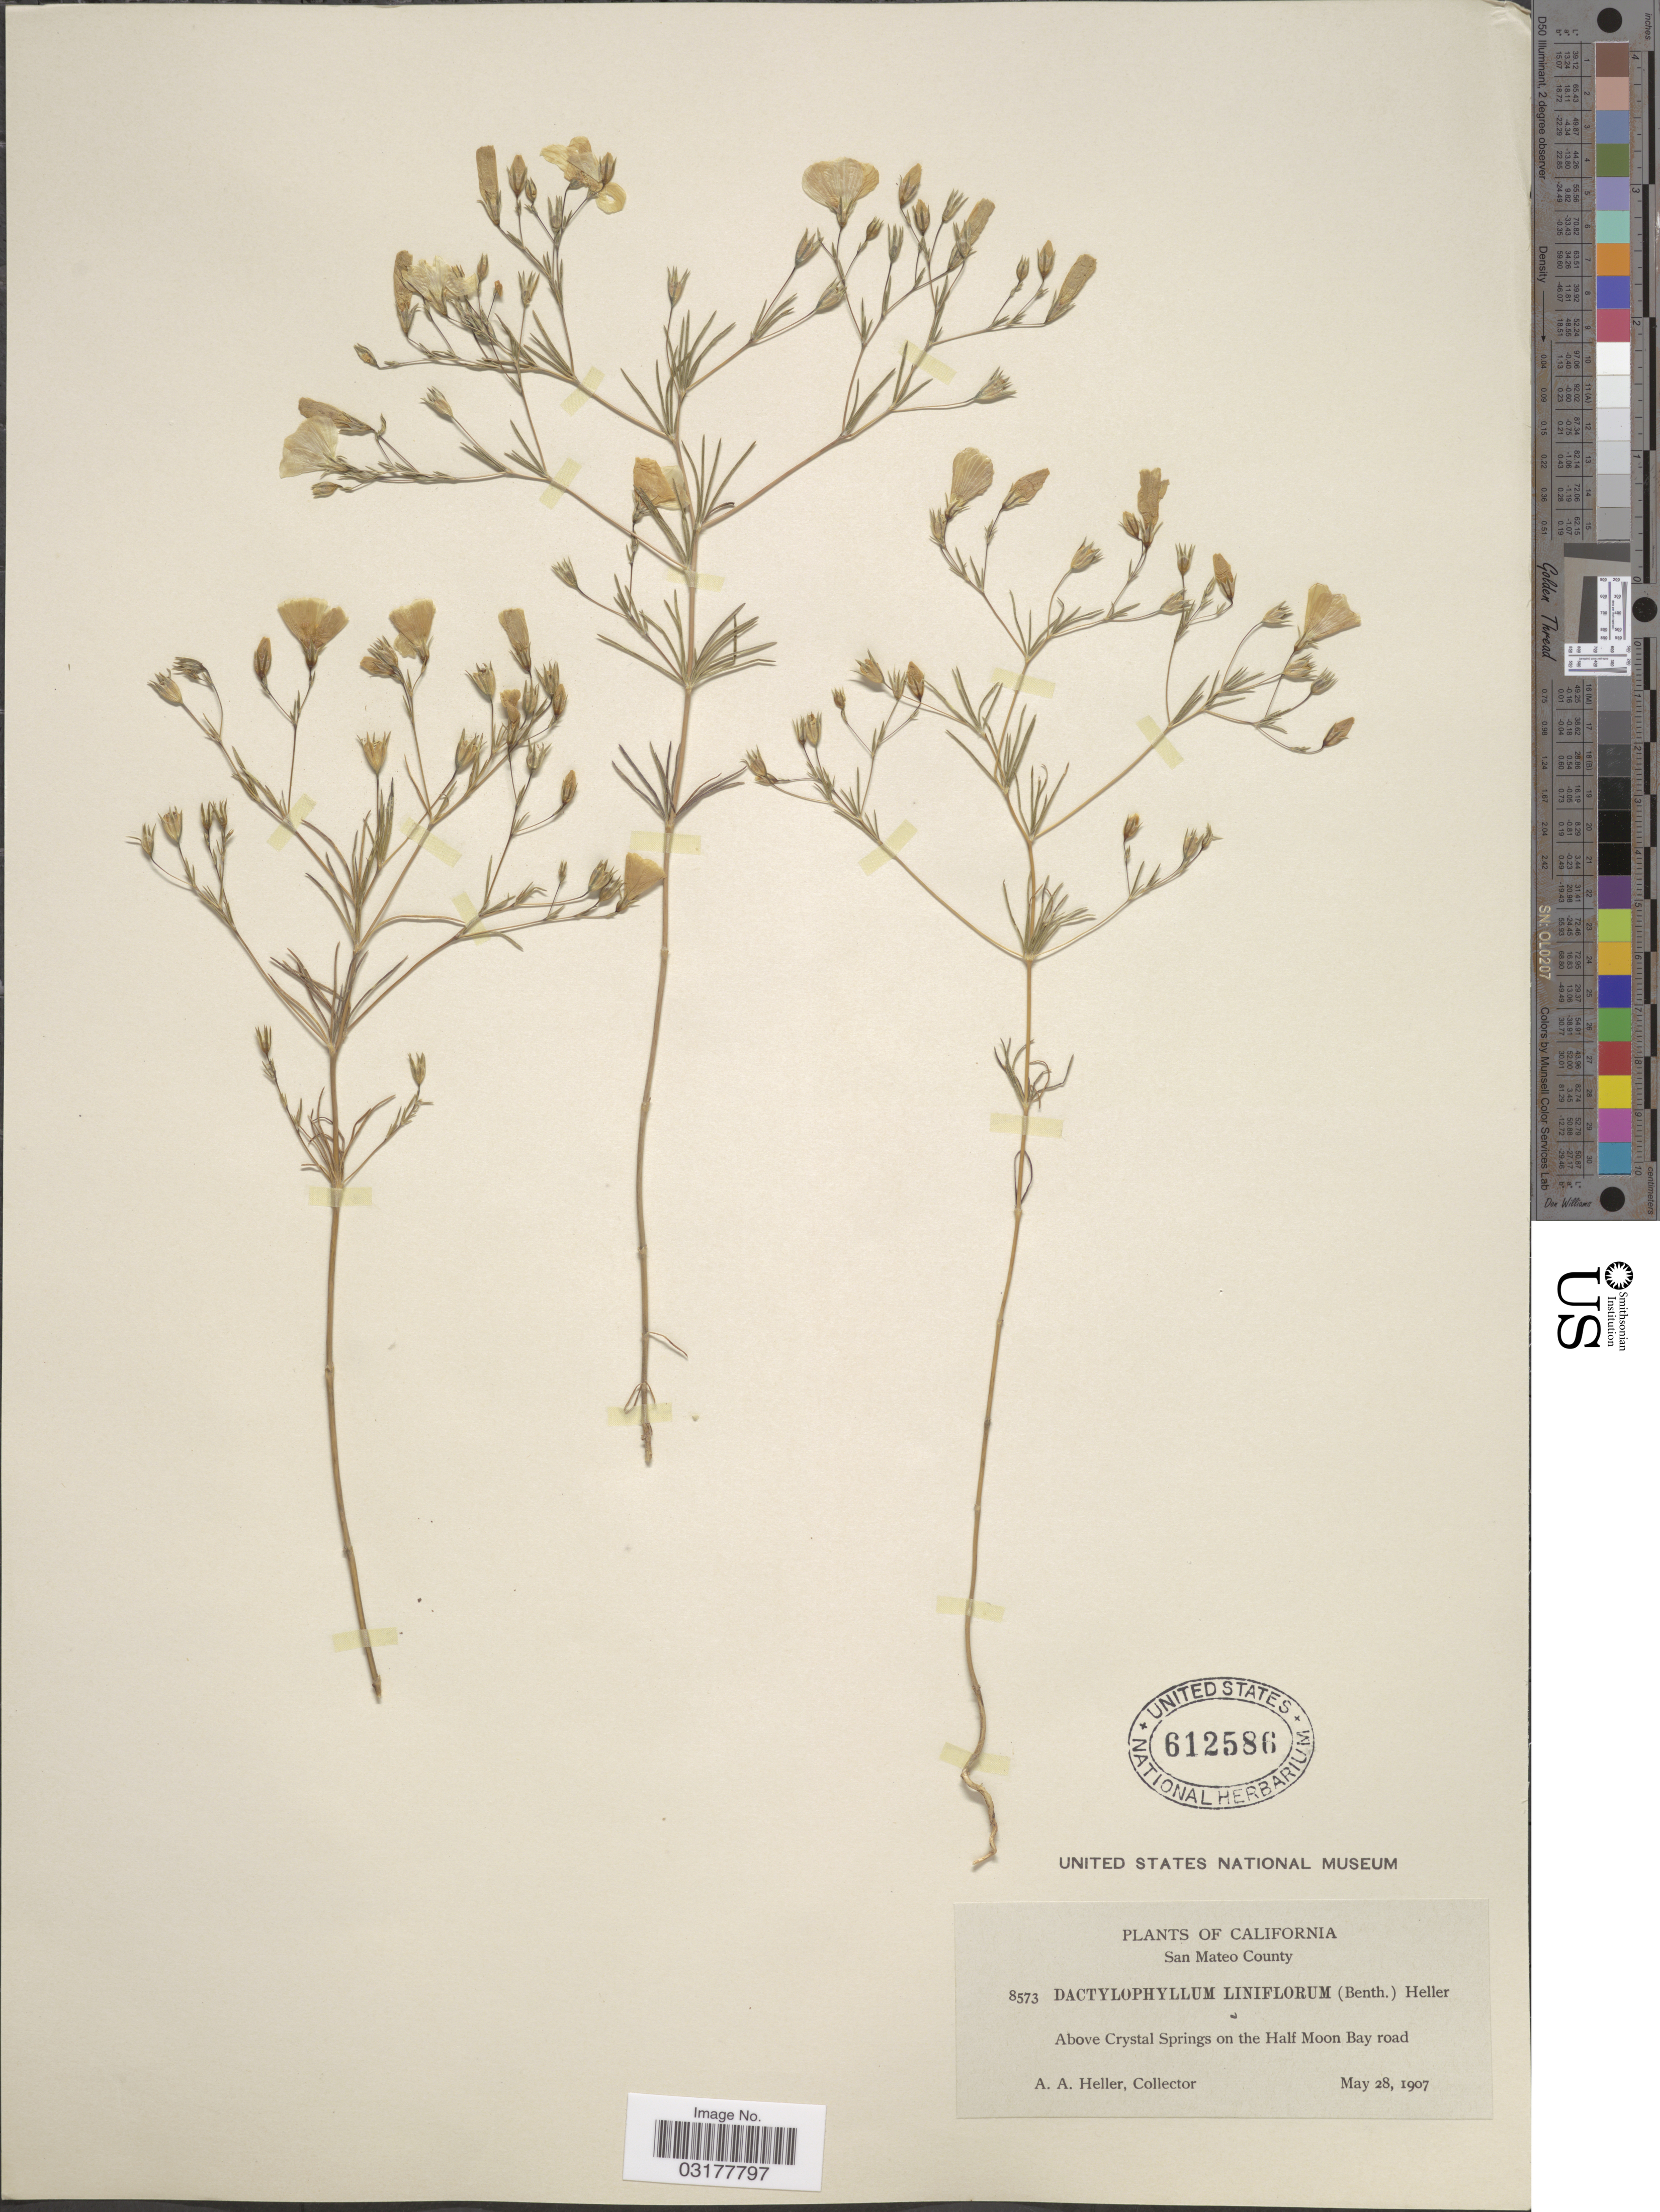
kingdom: Plantae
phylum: Tracheophyta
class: Magnoliopsida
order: Ericales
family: Polemoniaceae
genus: Leptosiphon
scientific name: Leptosiphon liniflorus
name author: (Benth.) J.M. Porter & L.A. Johnson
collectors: A. A. Heller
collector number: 8573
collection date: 1907-05-28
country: United States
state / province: California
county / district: San Mateo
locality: San Mateo County. Above Crystal Springs on the Half Moon Bay road.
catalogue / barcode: US 612586